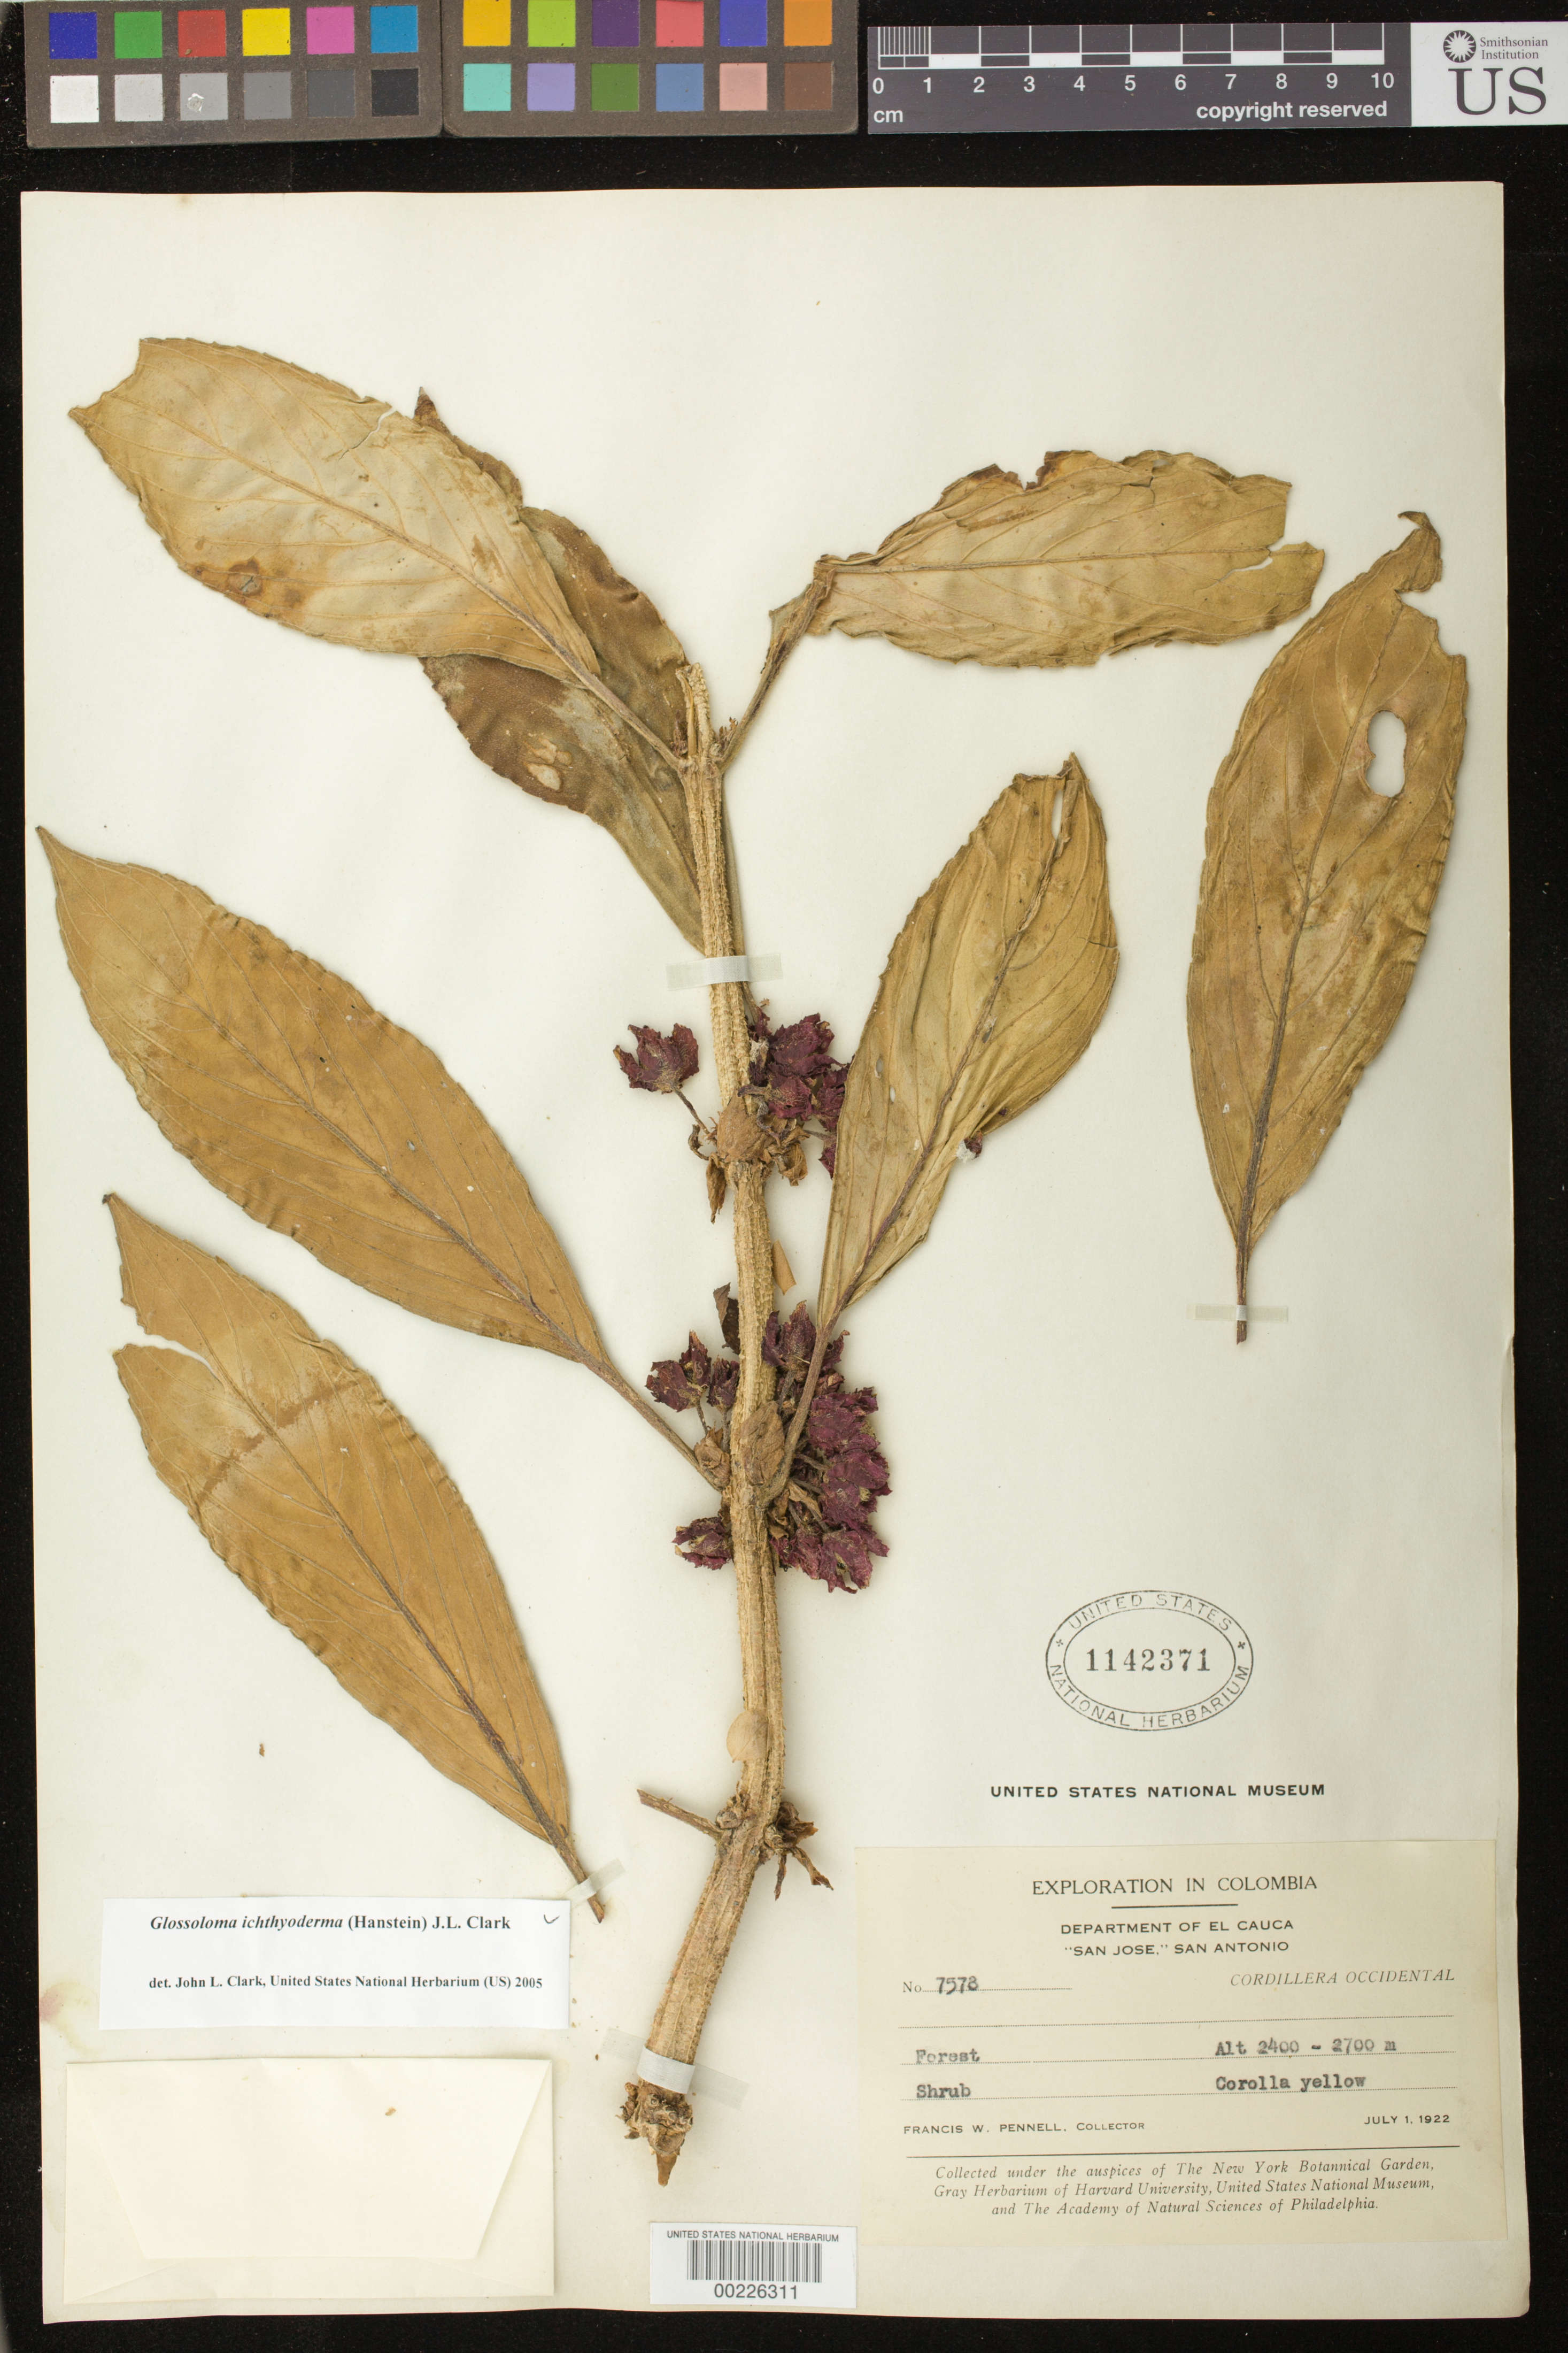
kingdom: Plantae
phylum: Tracheophyta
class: Magnoliopsida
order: Lamiales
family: Gesneriaceae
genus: Glossoloma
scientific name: Glossoloma ichthyoderma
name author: (Hanst.) J.L. Clark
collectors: F. W. Pennell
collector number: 7578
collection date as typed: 01 Jul 1922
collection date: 1922-07-01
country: Colombia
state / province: Cauca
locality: San Jose,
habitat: Forest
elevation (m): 2400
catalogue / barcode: US 1142371